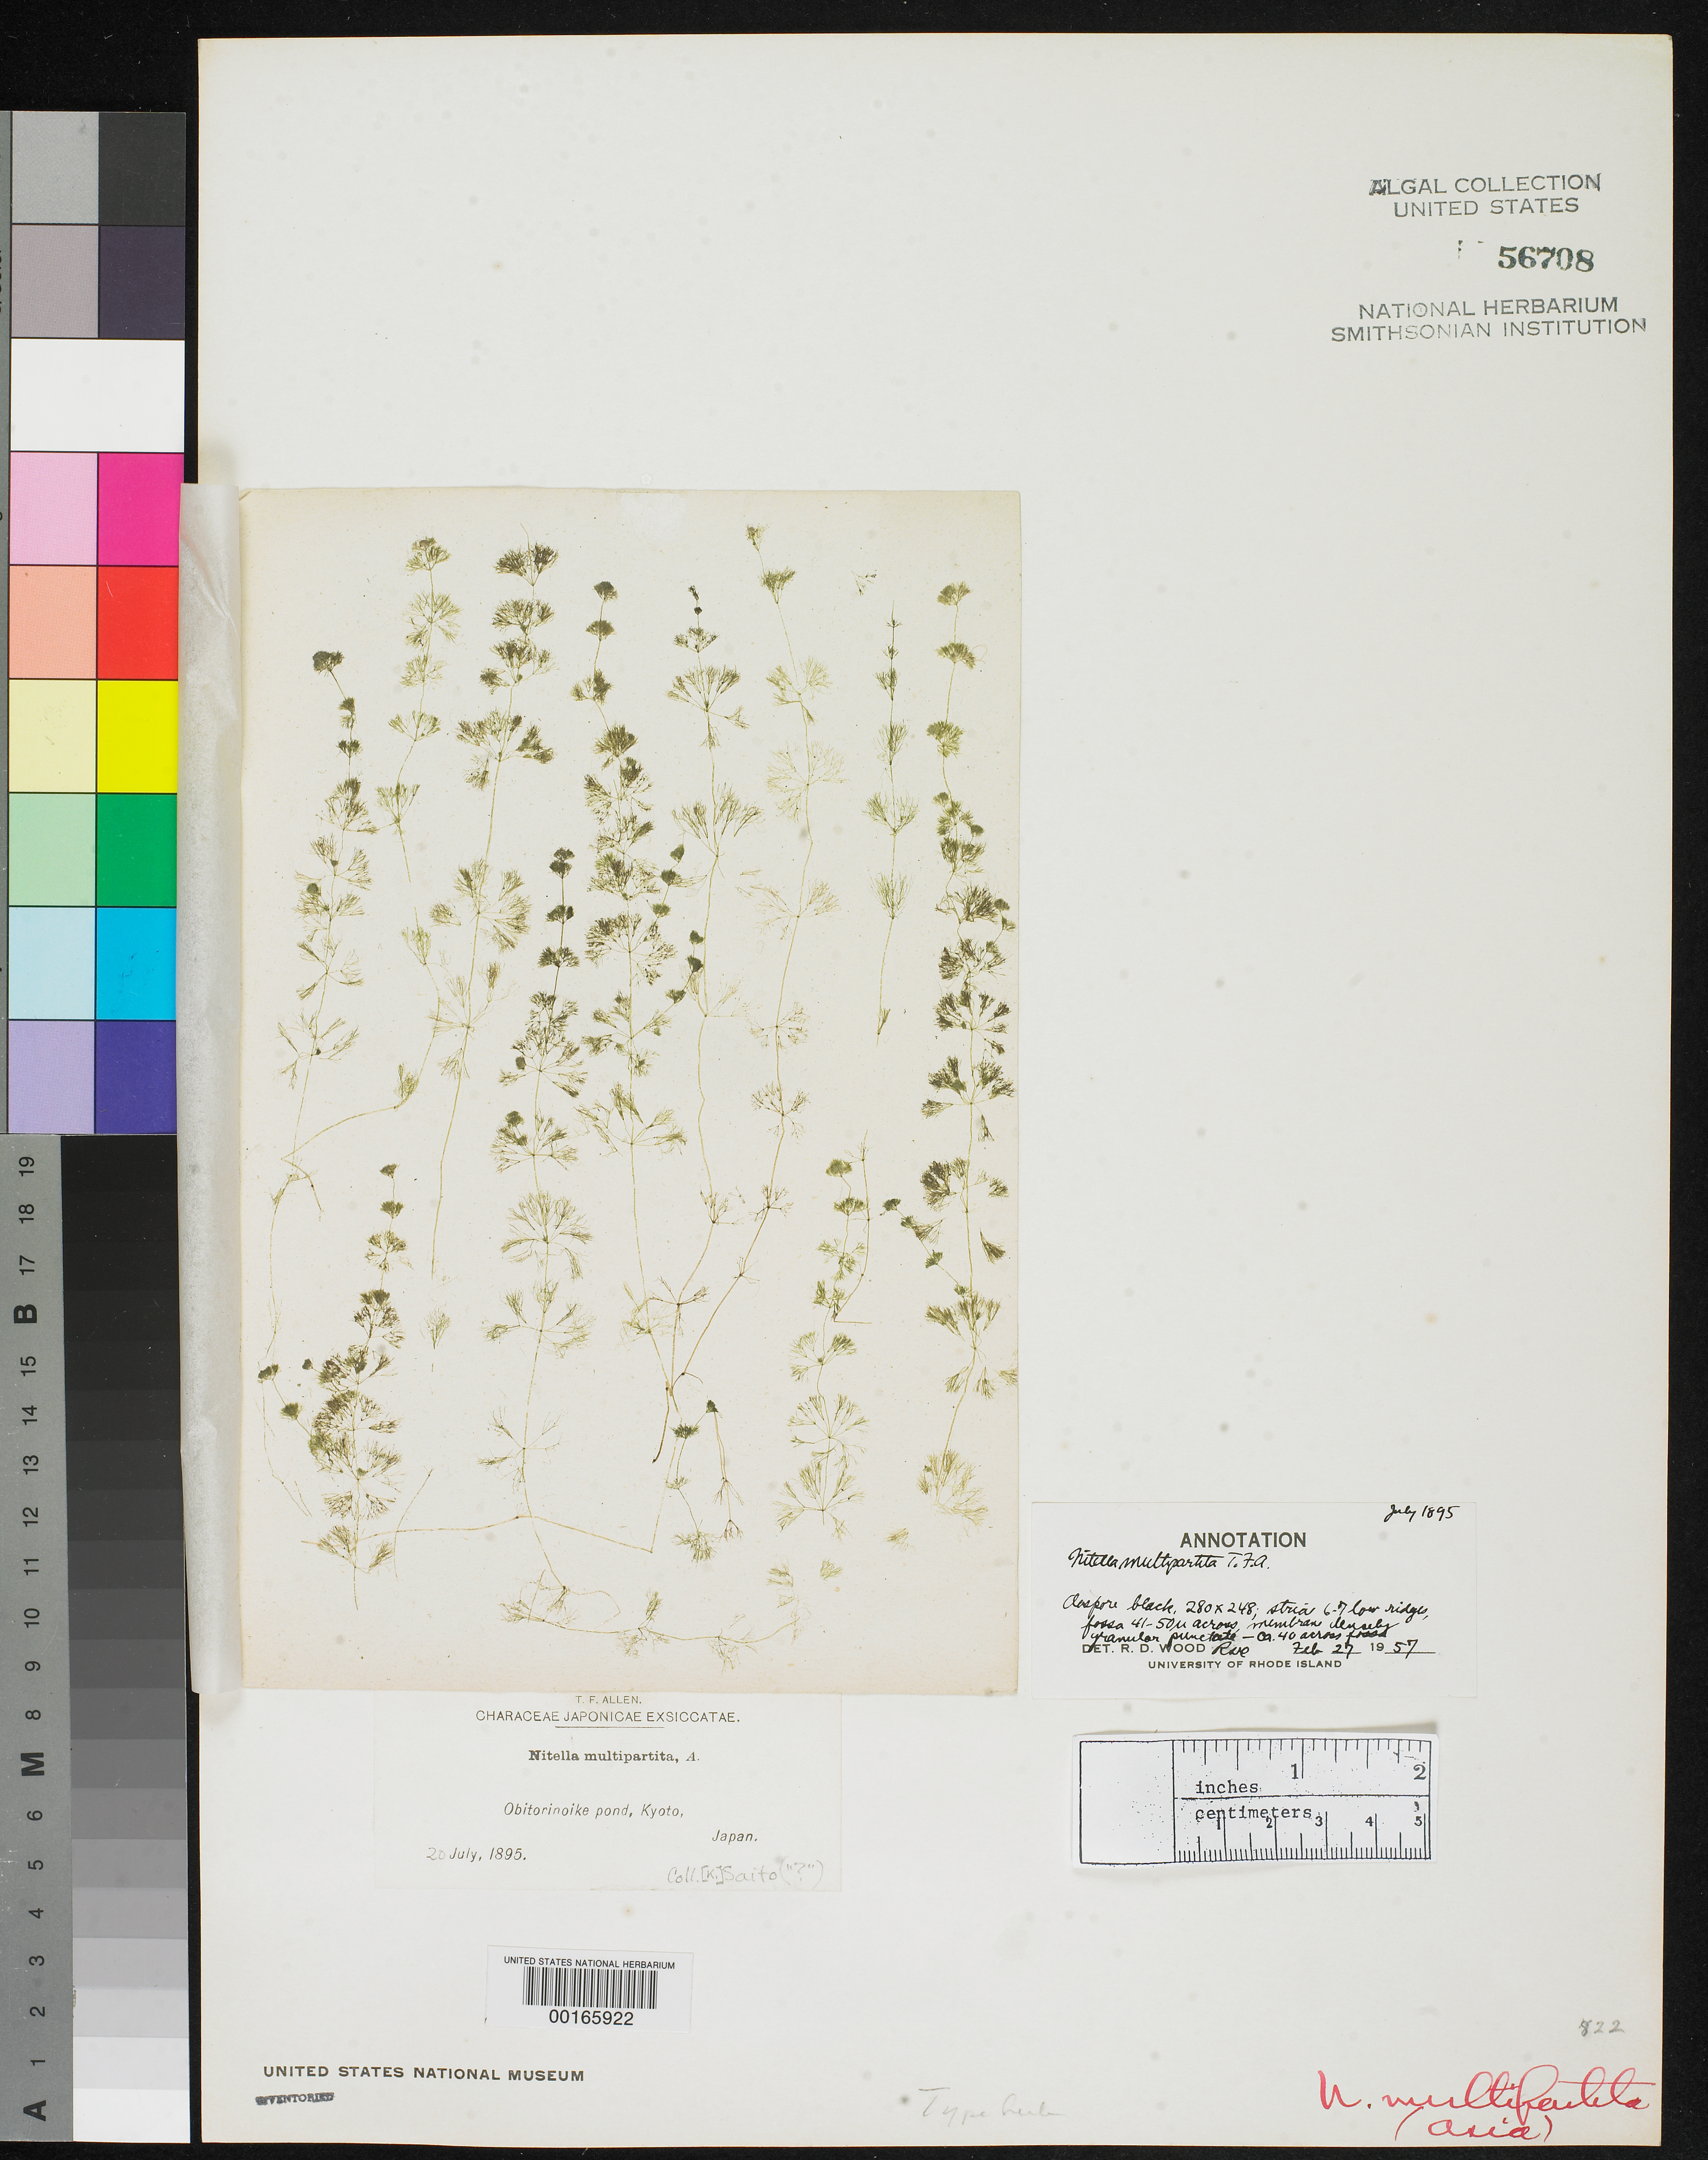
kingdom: Plantae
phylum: Charophyta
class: Charophyceae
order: Charales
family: Characeae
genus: Nitella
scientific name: Nitella multipartita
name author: Allen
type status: Isotype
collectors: K. Saito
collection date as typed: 20 Jul 1895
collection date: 1895-07-20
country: Japan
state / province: Kyoto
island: Honshu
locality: Kyoto, Obitorinoike Pond.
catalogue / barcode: US 56708